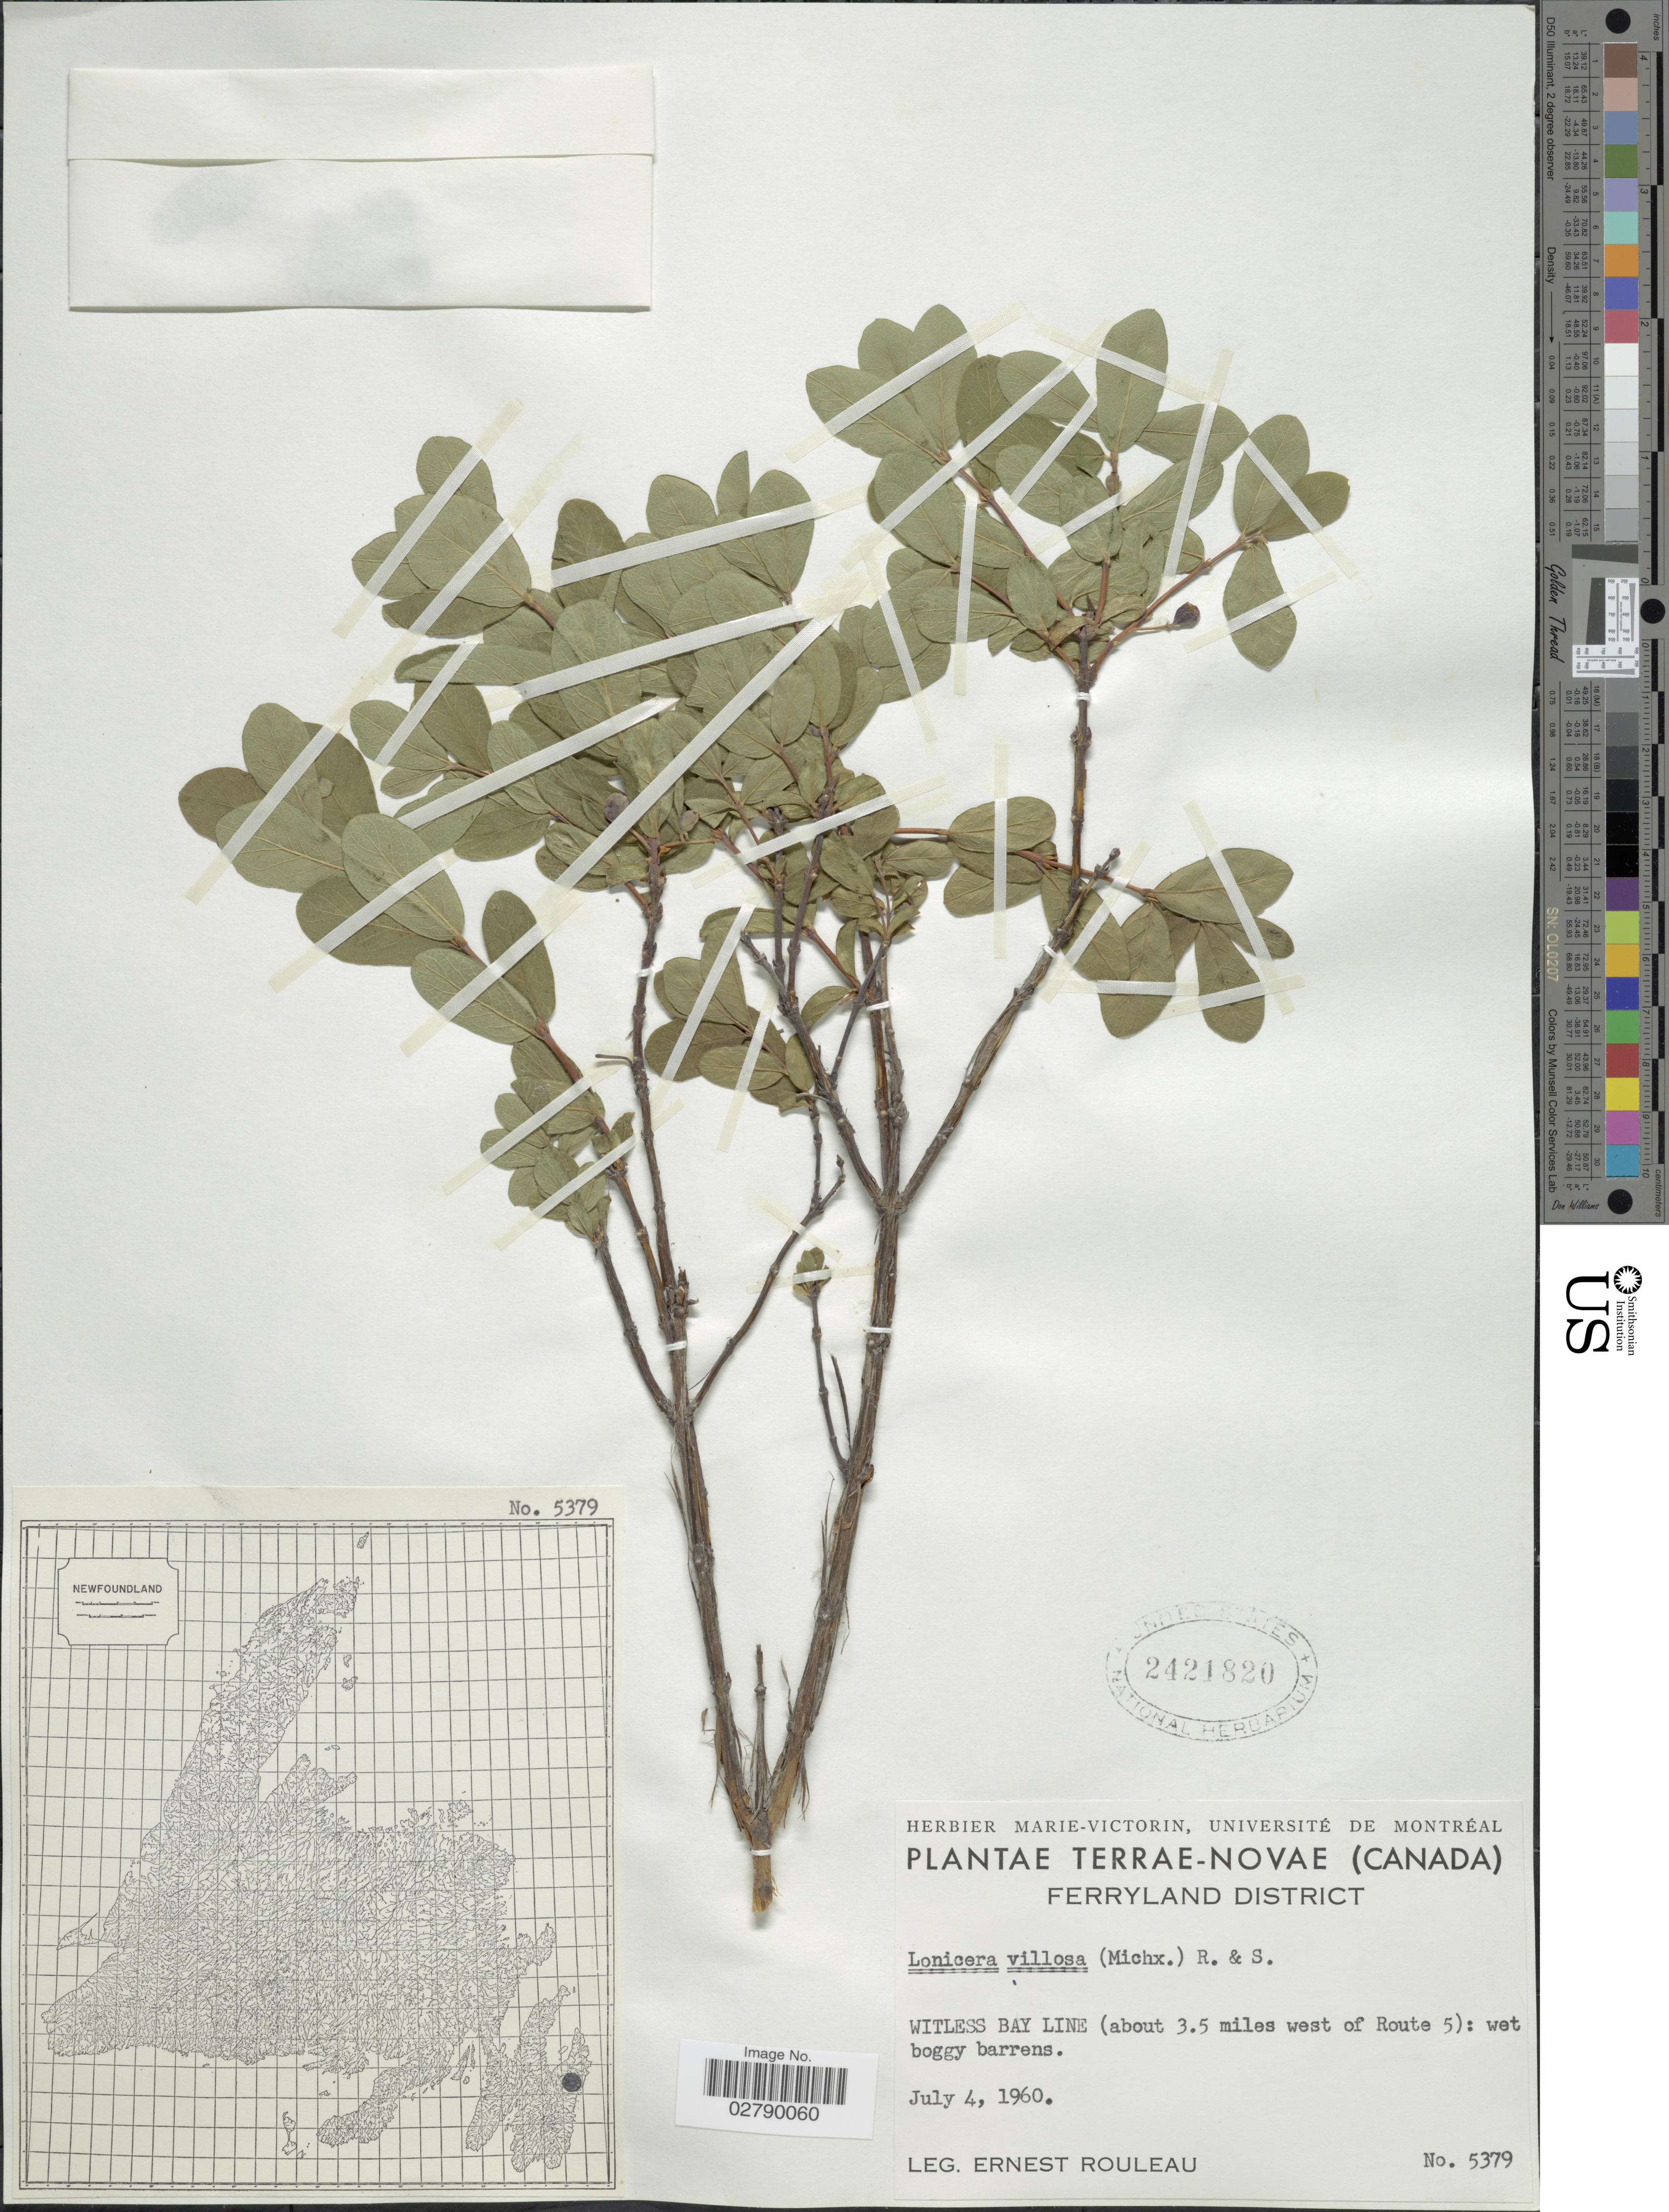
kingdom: Plantae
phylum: Tracheophyta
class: Magnoliopsida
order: Dipsacales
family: Caprifoliaceae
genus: Lonicera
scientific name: Lonicera villosa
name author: (Michx.) Roem. & Schult.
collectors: E. Rouleau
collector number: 5379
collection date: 1960-07-04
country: Canada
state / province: Newfoundland and Labrador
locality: Terrae-Novae. Ferryland District. Witless Bay Line (about 3.5 miles west of Route 5): wet boggy barrens.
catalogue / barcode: US 2421820